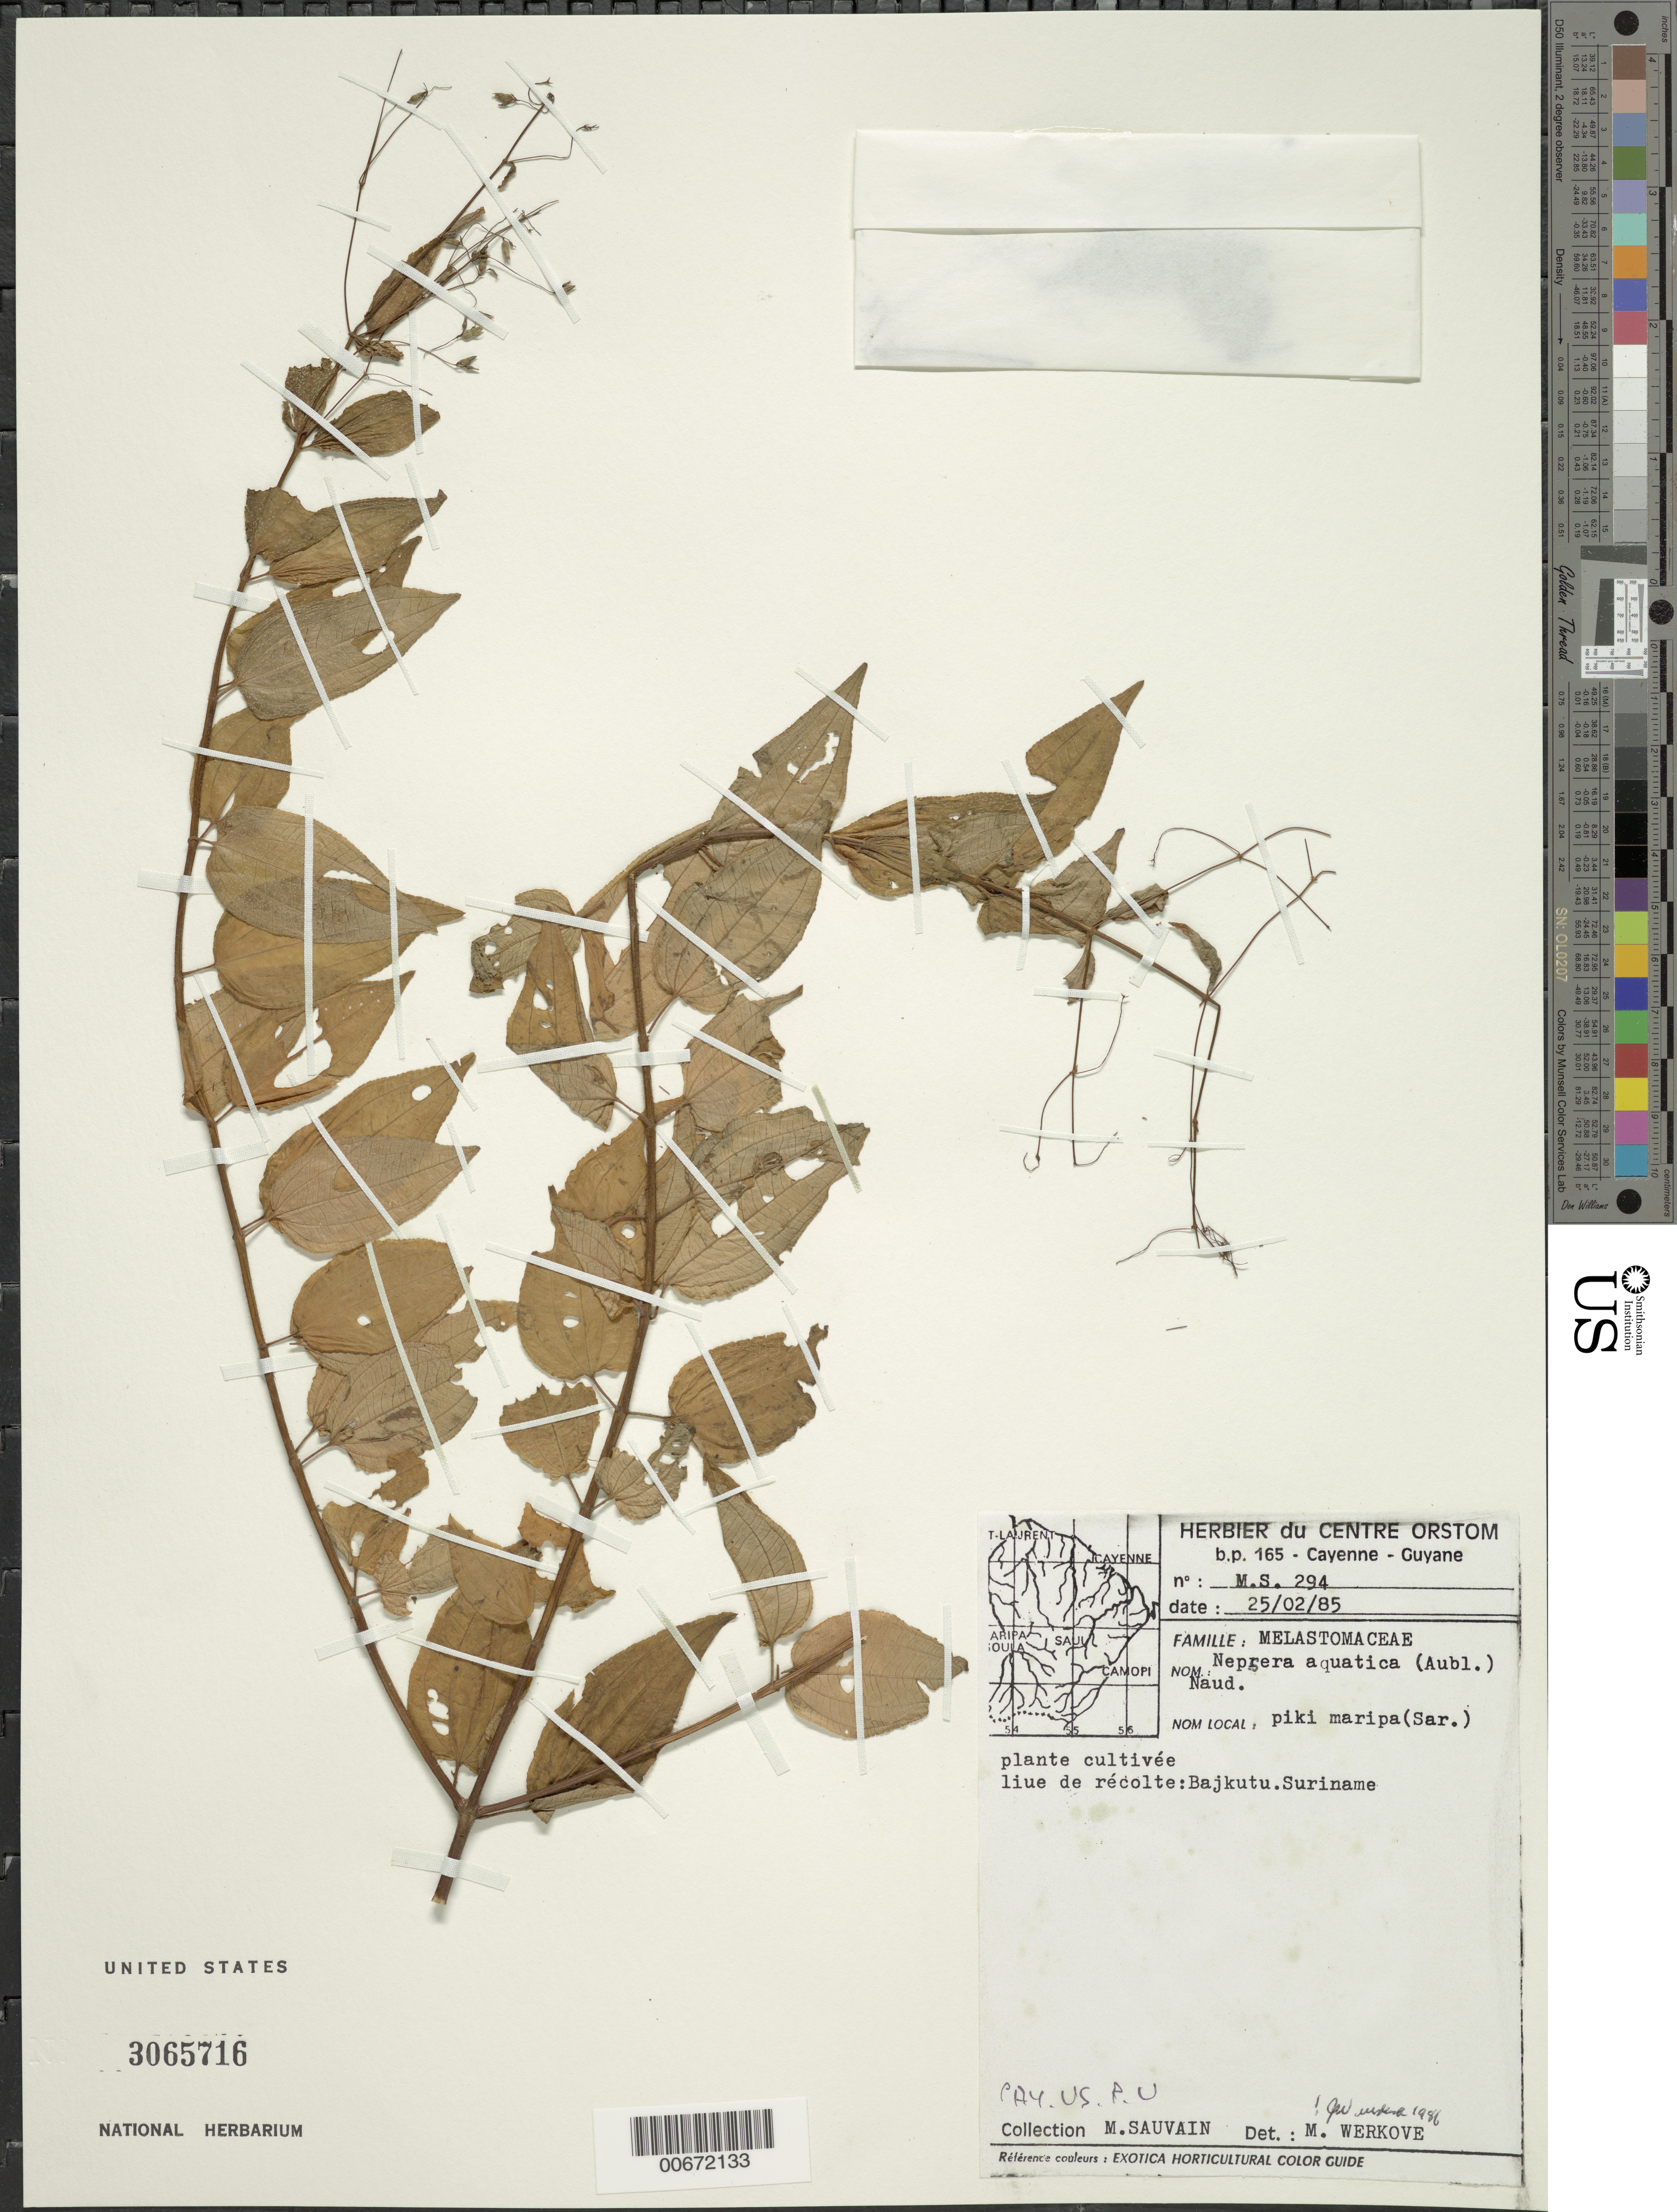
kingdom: Plantae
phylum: Tracheophyta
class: Magnoliopsida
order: Myrtales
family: Melastomataceae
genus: Nepsera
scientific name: Nepsera aquatica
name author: (Aubl.) Naudin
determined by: Wurdack, John J., (US), US (UNITED STATES)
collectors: M. Sauvain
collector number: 294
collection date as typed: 25-Feb-85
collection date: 1985-02-25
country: Suriname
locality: Bajkutu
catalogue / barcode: US 3065716